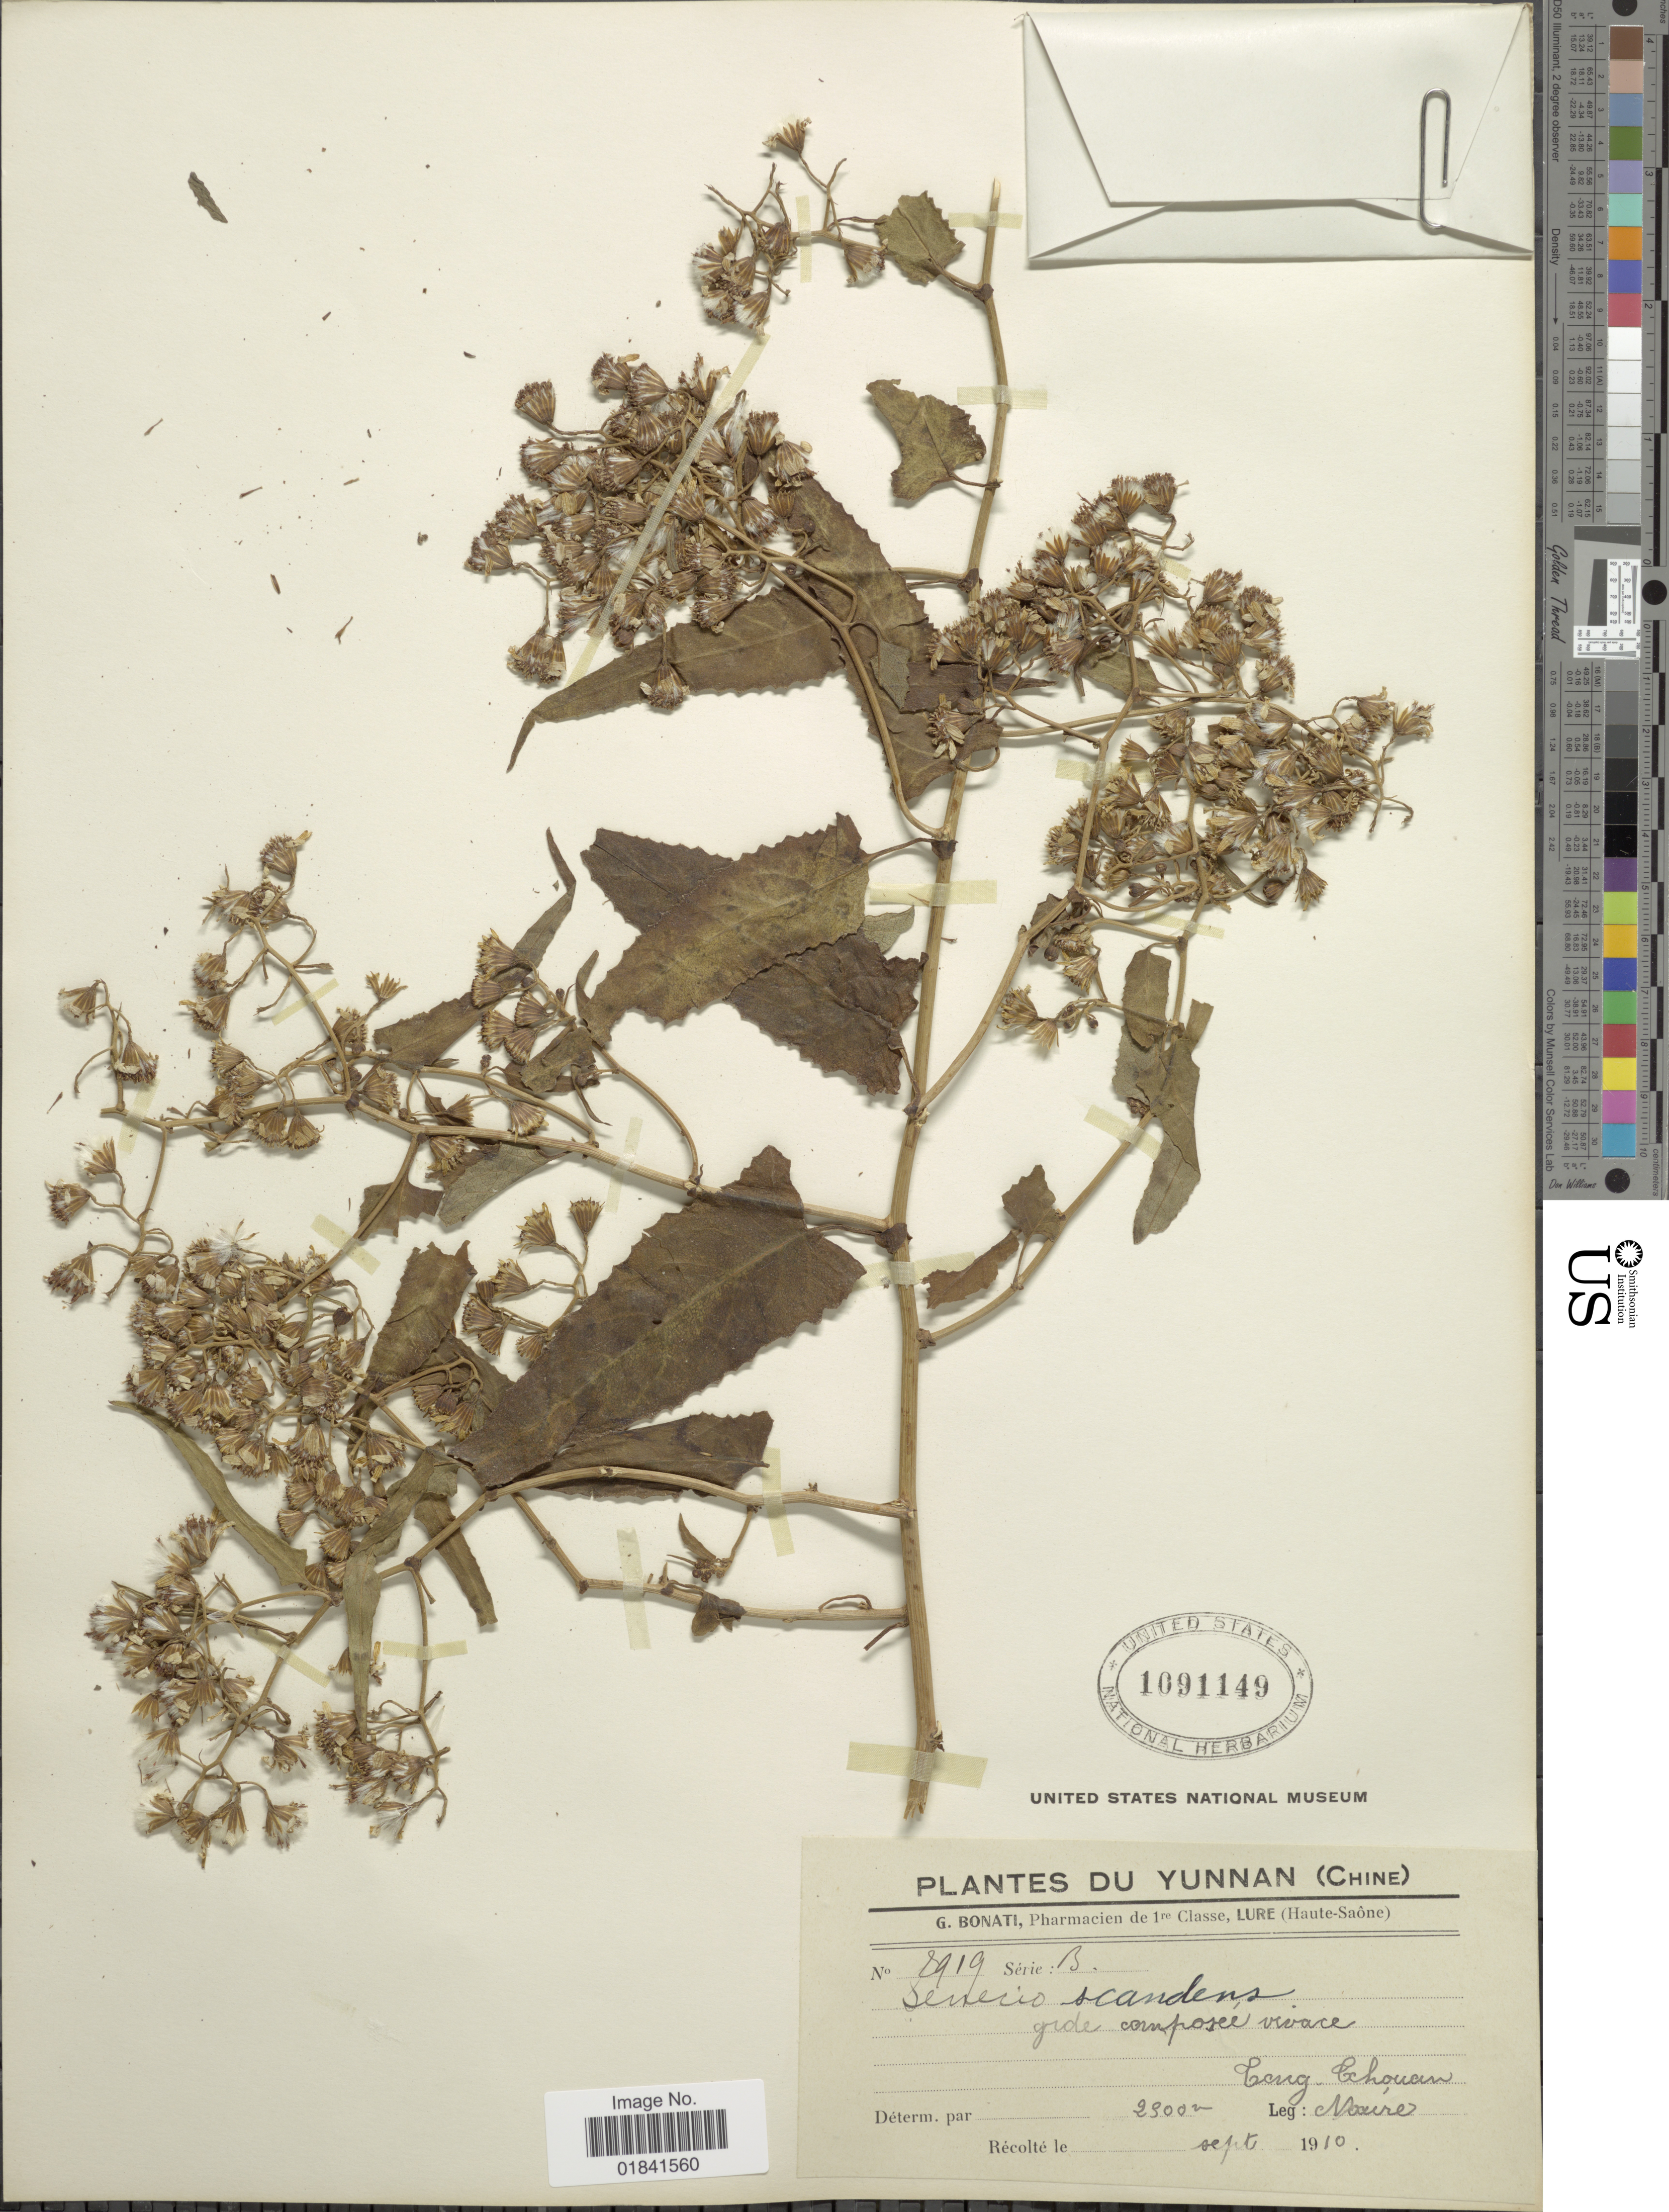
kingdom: Plantae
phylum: Tracheophyta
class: Magnoliopsida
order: Asterales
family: Asteraceae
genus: Senecio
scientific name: Senecio scandens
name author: Buch.-Ham. ex D. Don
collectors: Maire, --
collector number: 8919B*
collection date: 1910-09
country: China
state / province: Yunnan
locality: Teng-Cchouan [interpreted]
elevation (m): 2300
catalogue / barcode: US 1091149